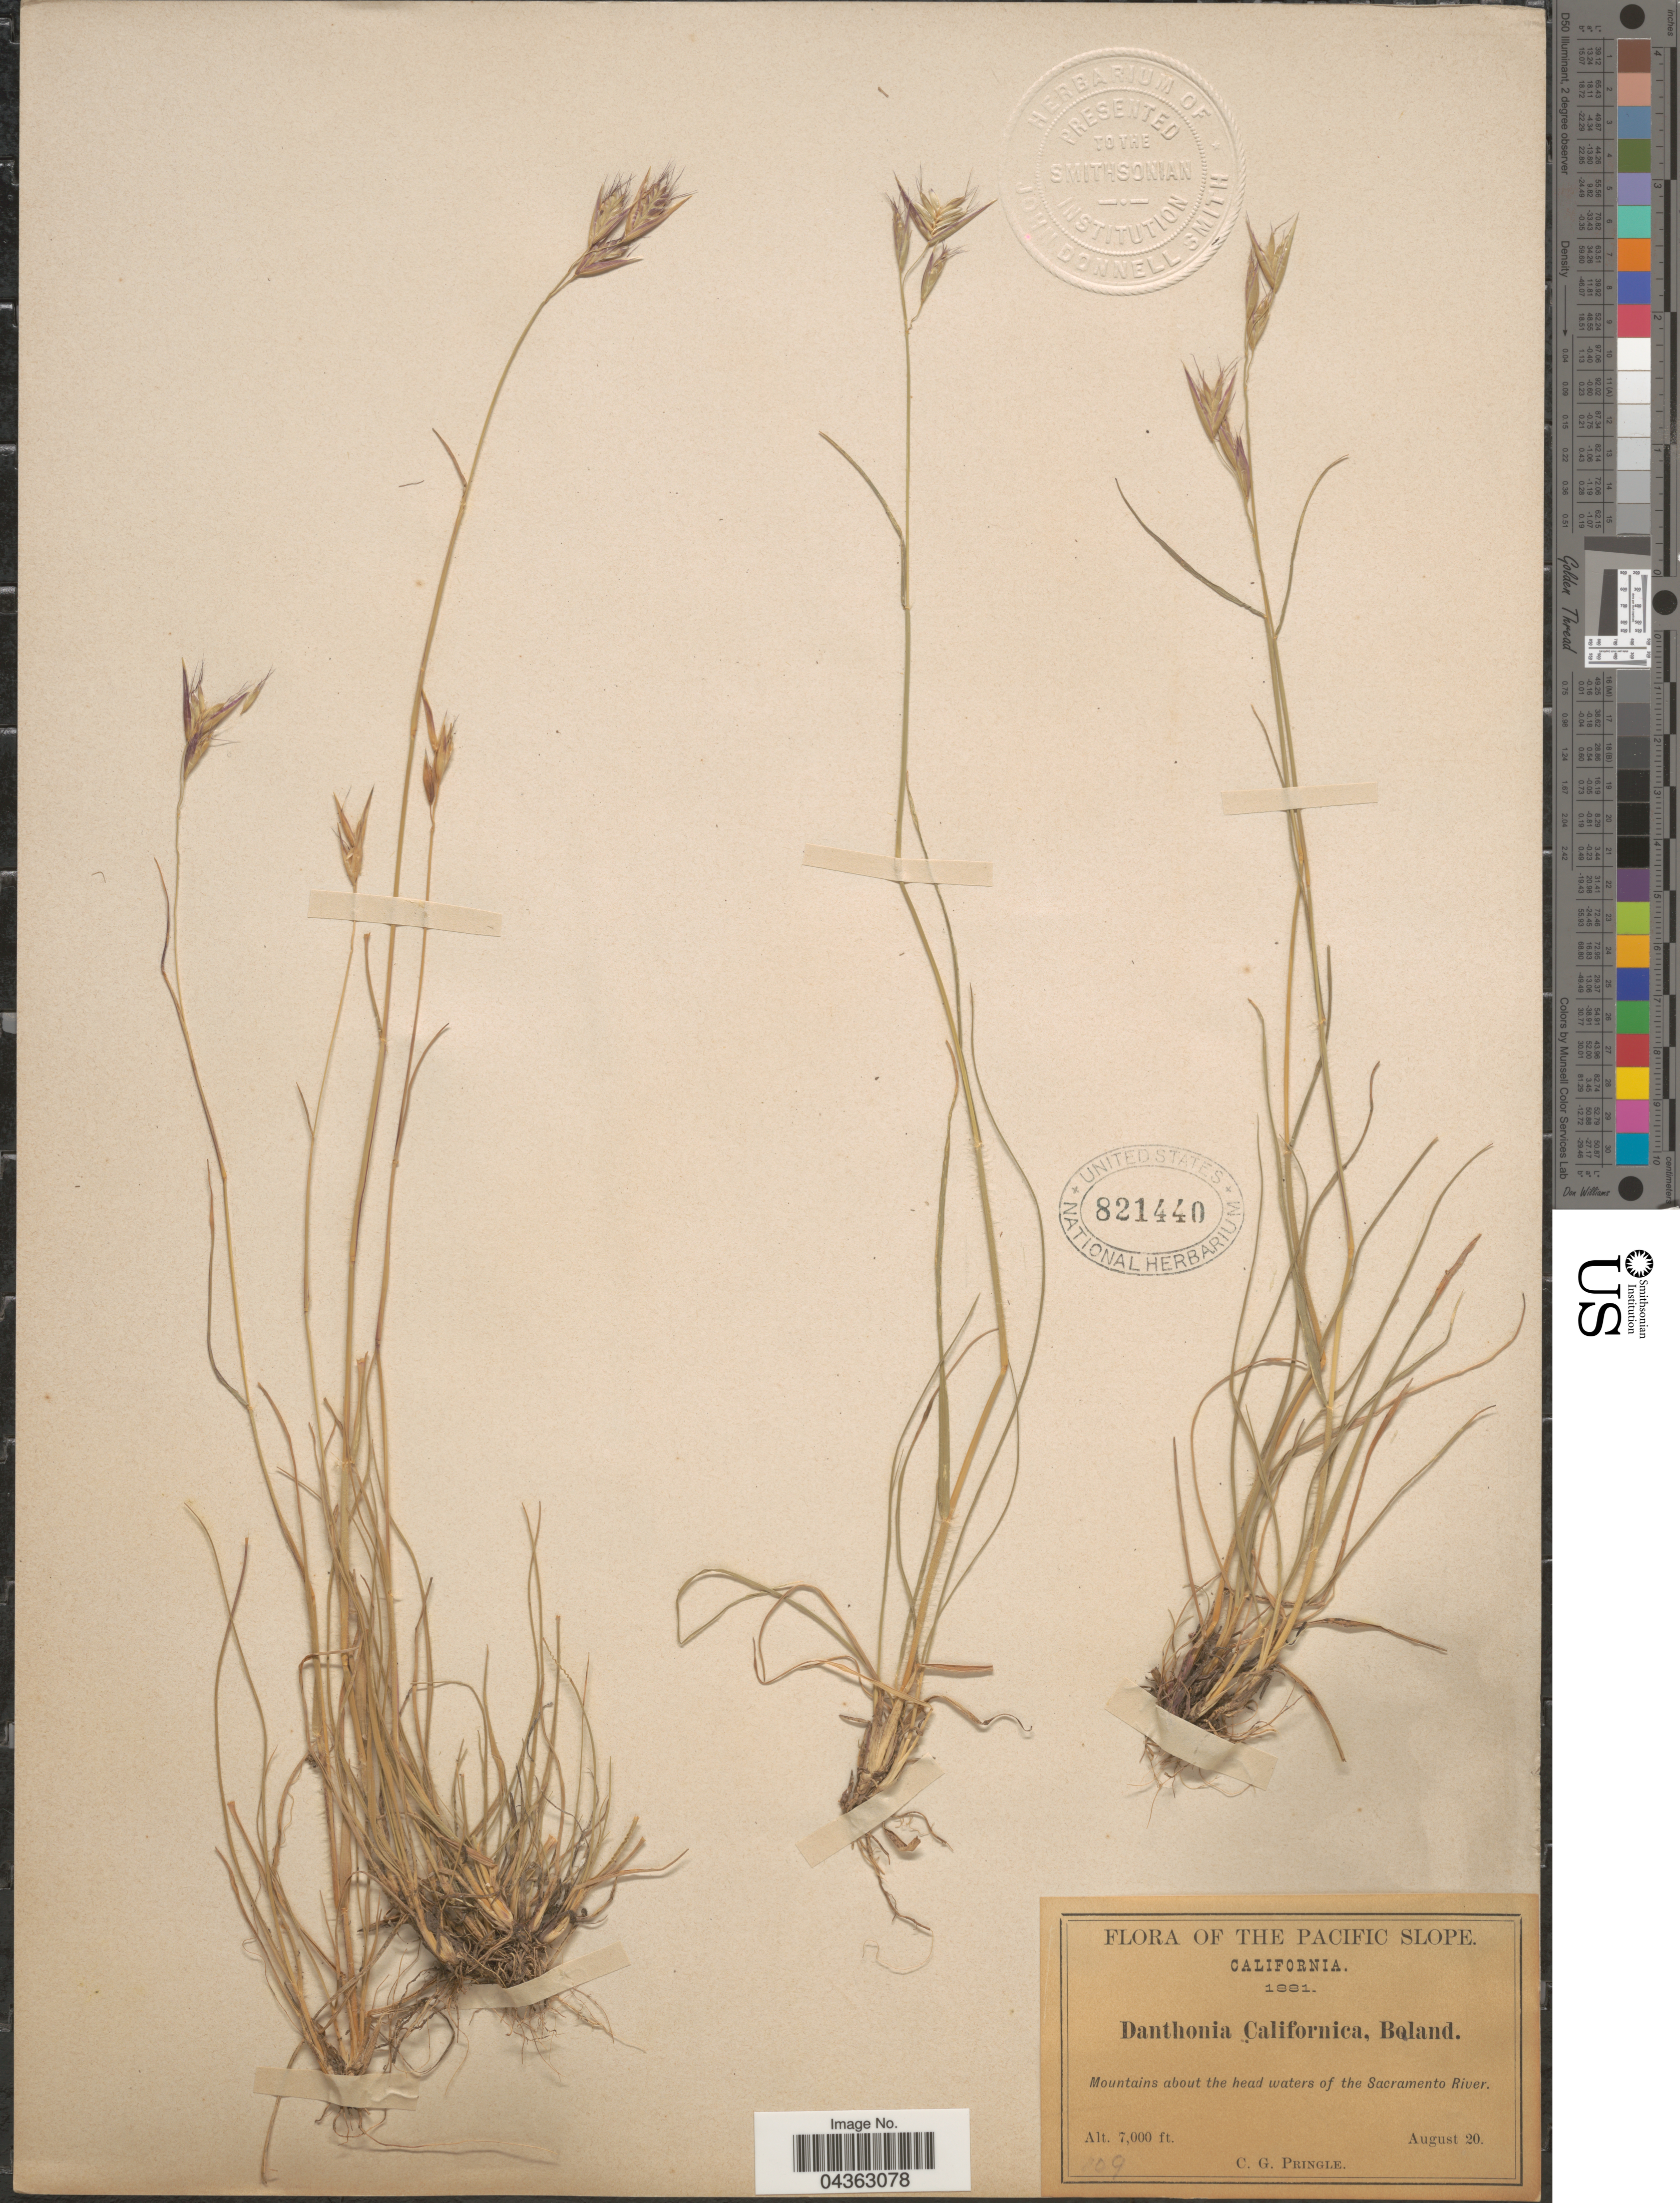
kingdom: Plantae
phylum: Tracheophyta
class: Liliopsida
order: Poales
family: Poaceae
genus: Danthonia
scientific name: Danthonia californica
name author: Bol.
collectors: C. G. Pringle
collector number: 109*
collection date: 1881-08-20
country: United States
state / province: California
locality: Pacific Slope. Mountains about the head waters of the Sacramento River.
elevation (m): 2134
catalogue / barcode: US 821440